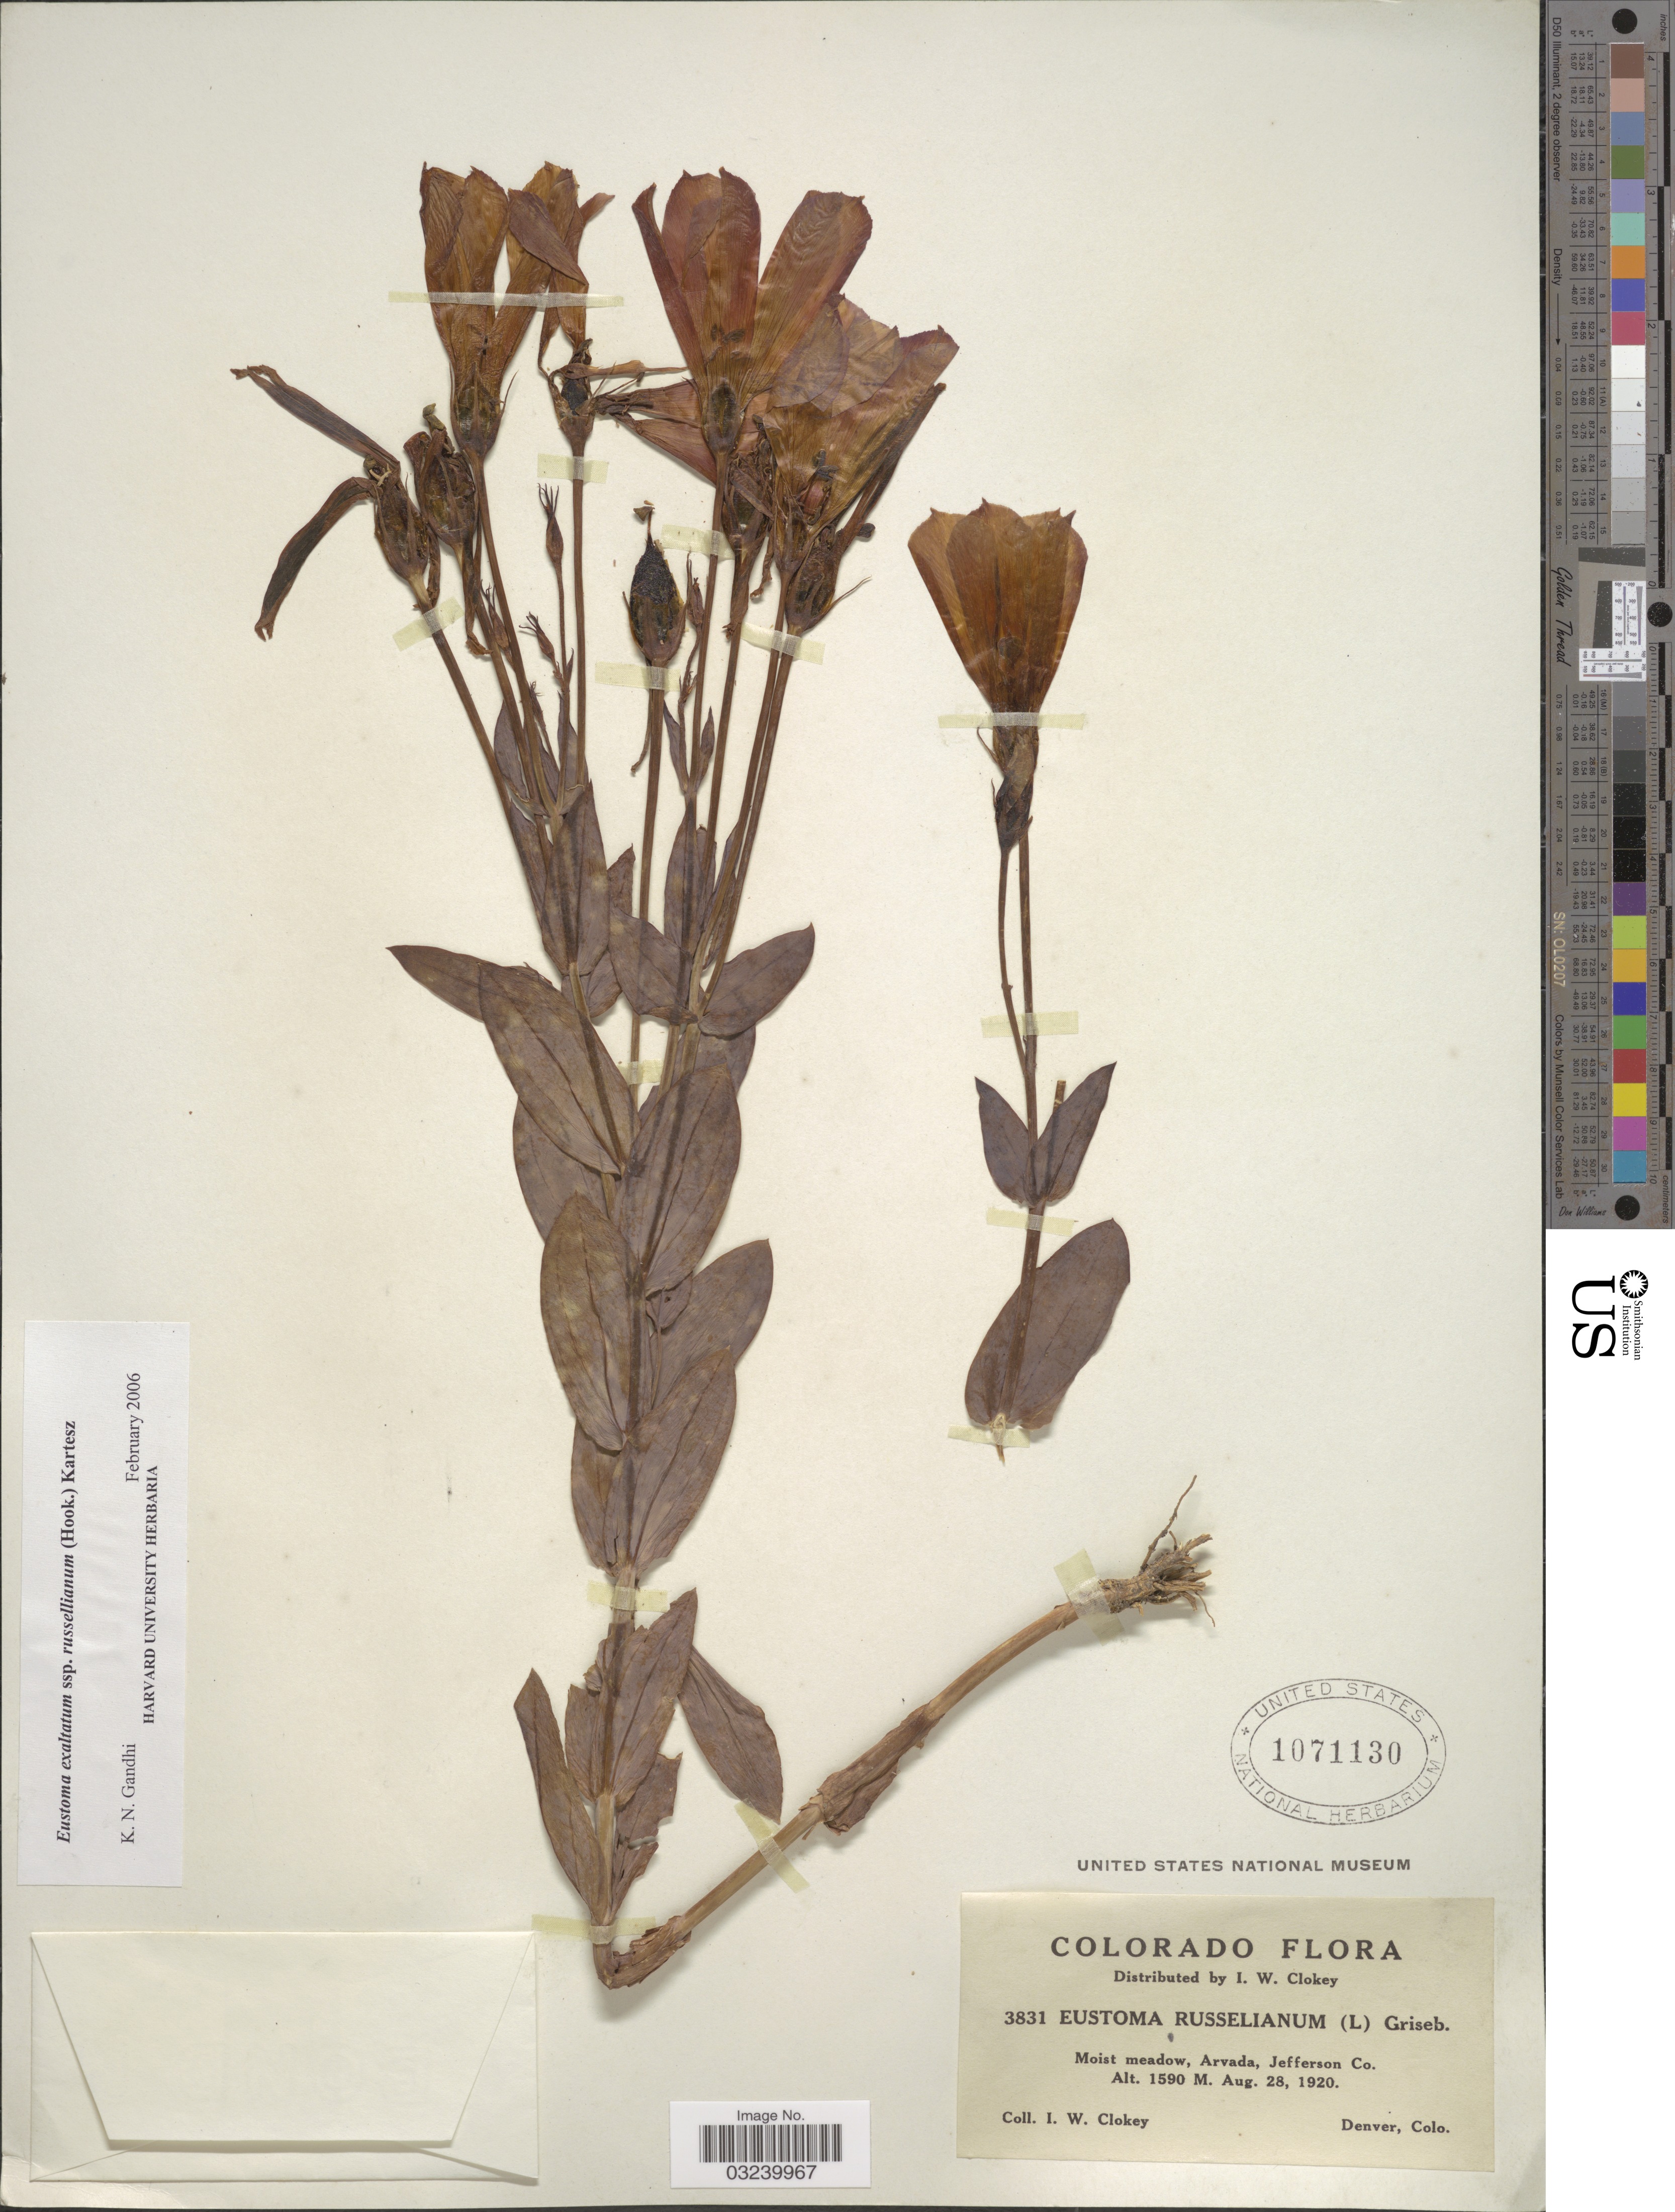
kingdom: Plantae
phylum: Tracheophyta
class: Magnoliopsida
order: Gentianales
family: Gentianaceae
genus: Eustoma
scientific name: Eustoma grandiflorum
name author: (Raf.) Shinners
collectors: I. W. Clokey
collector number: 3831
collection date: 1920-08-28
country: United States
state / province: Colorado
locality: Moist meadow, Arvada, Jefferson Co.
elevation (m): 1590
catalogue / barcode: US 1071130